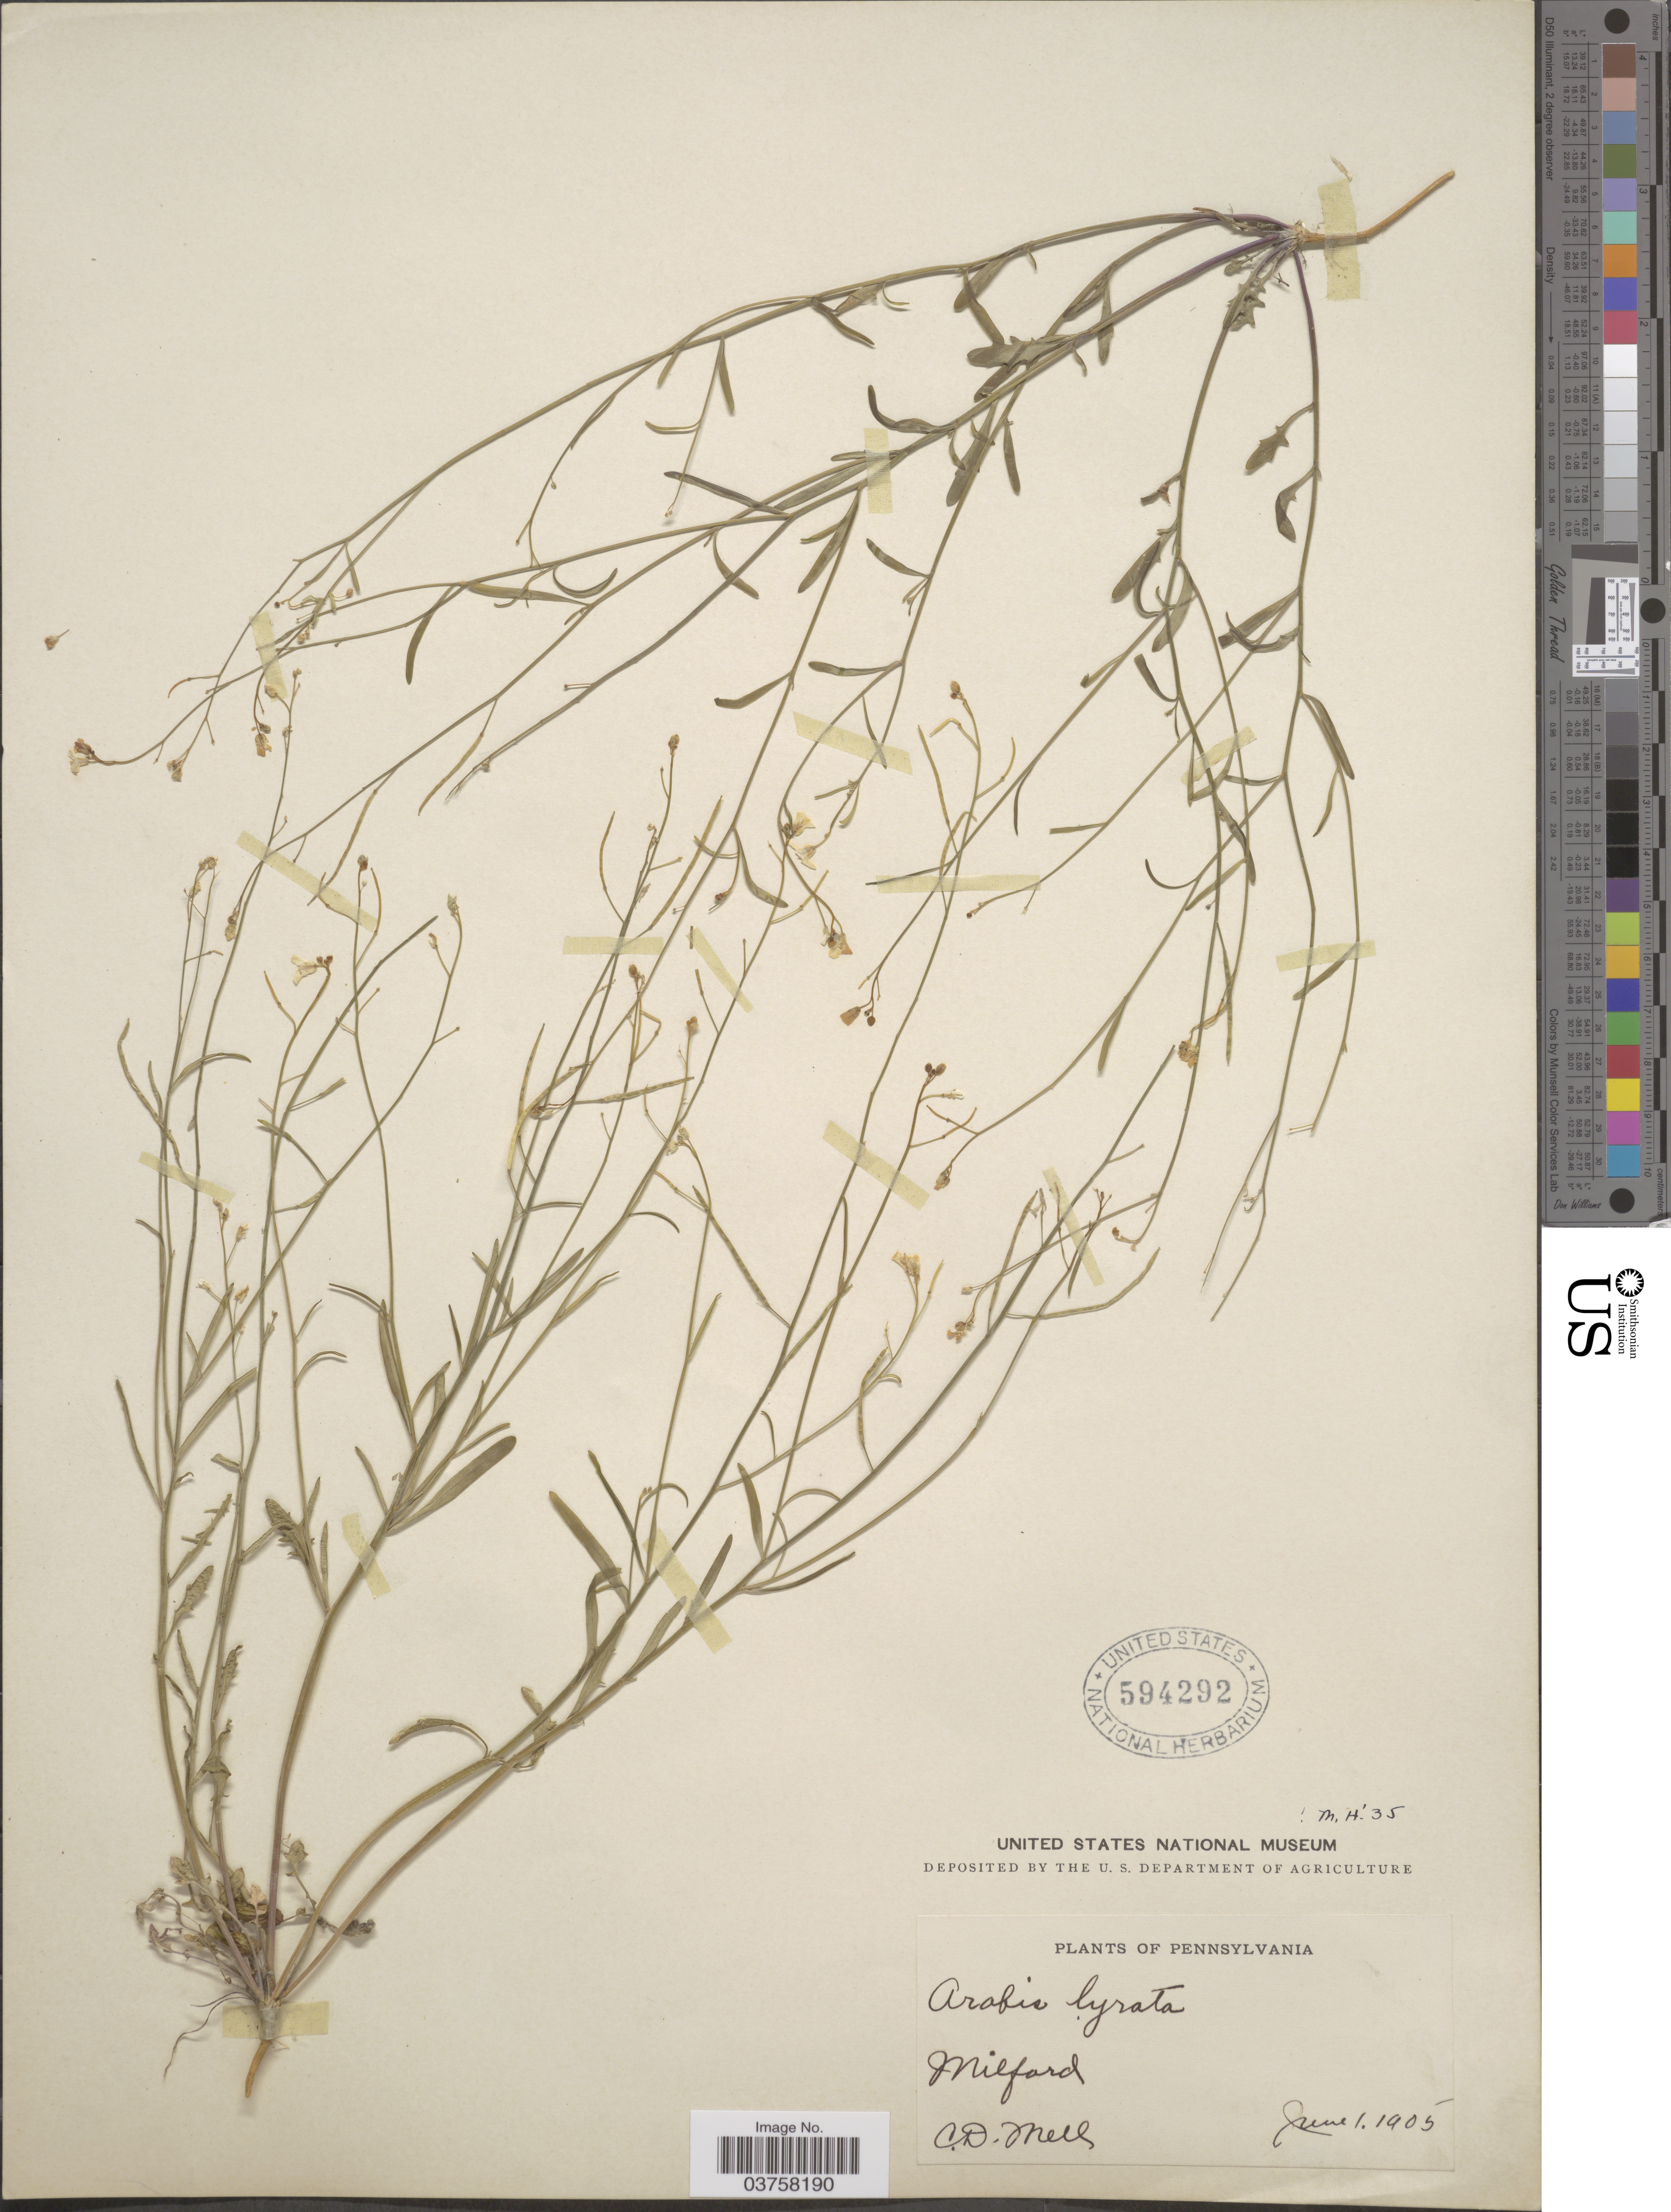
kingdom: Plantae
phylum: Tracheophyta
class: Magnoliopsida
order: Brassicales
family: Brassicaceae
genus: Arabis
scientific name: Arabis lyrata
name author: L.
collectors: C. D. Mell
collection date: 1905-06-01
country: United States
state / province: Pennsylvania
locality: Milford.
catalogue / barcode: US 594292